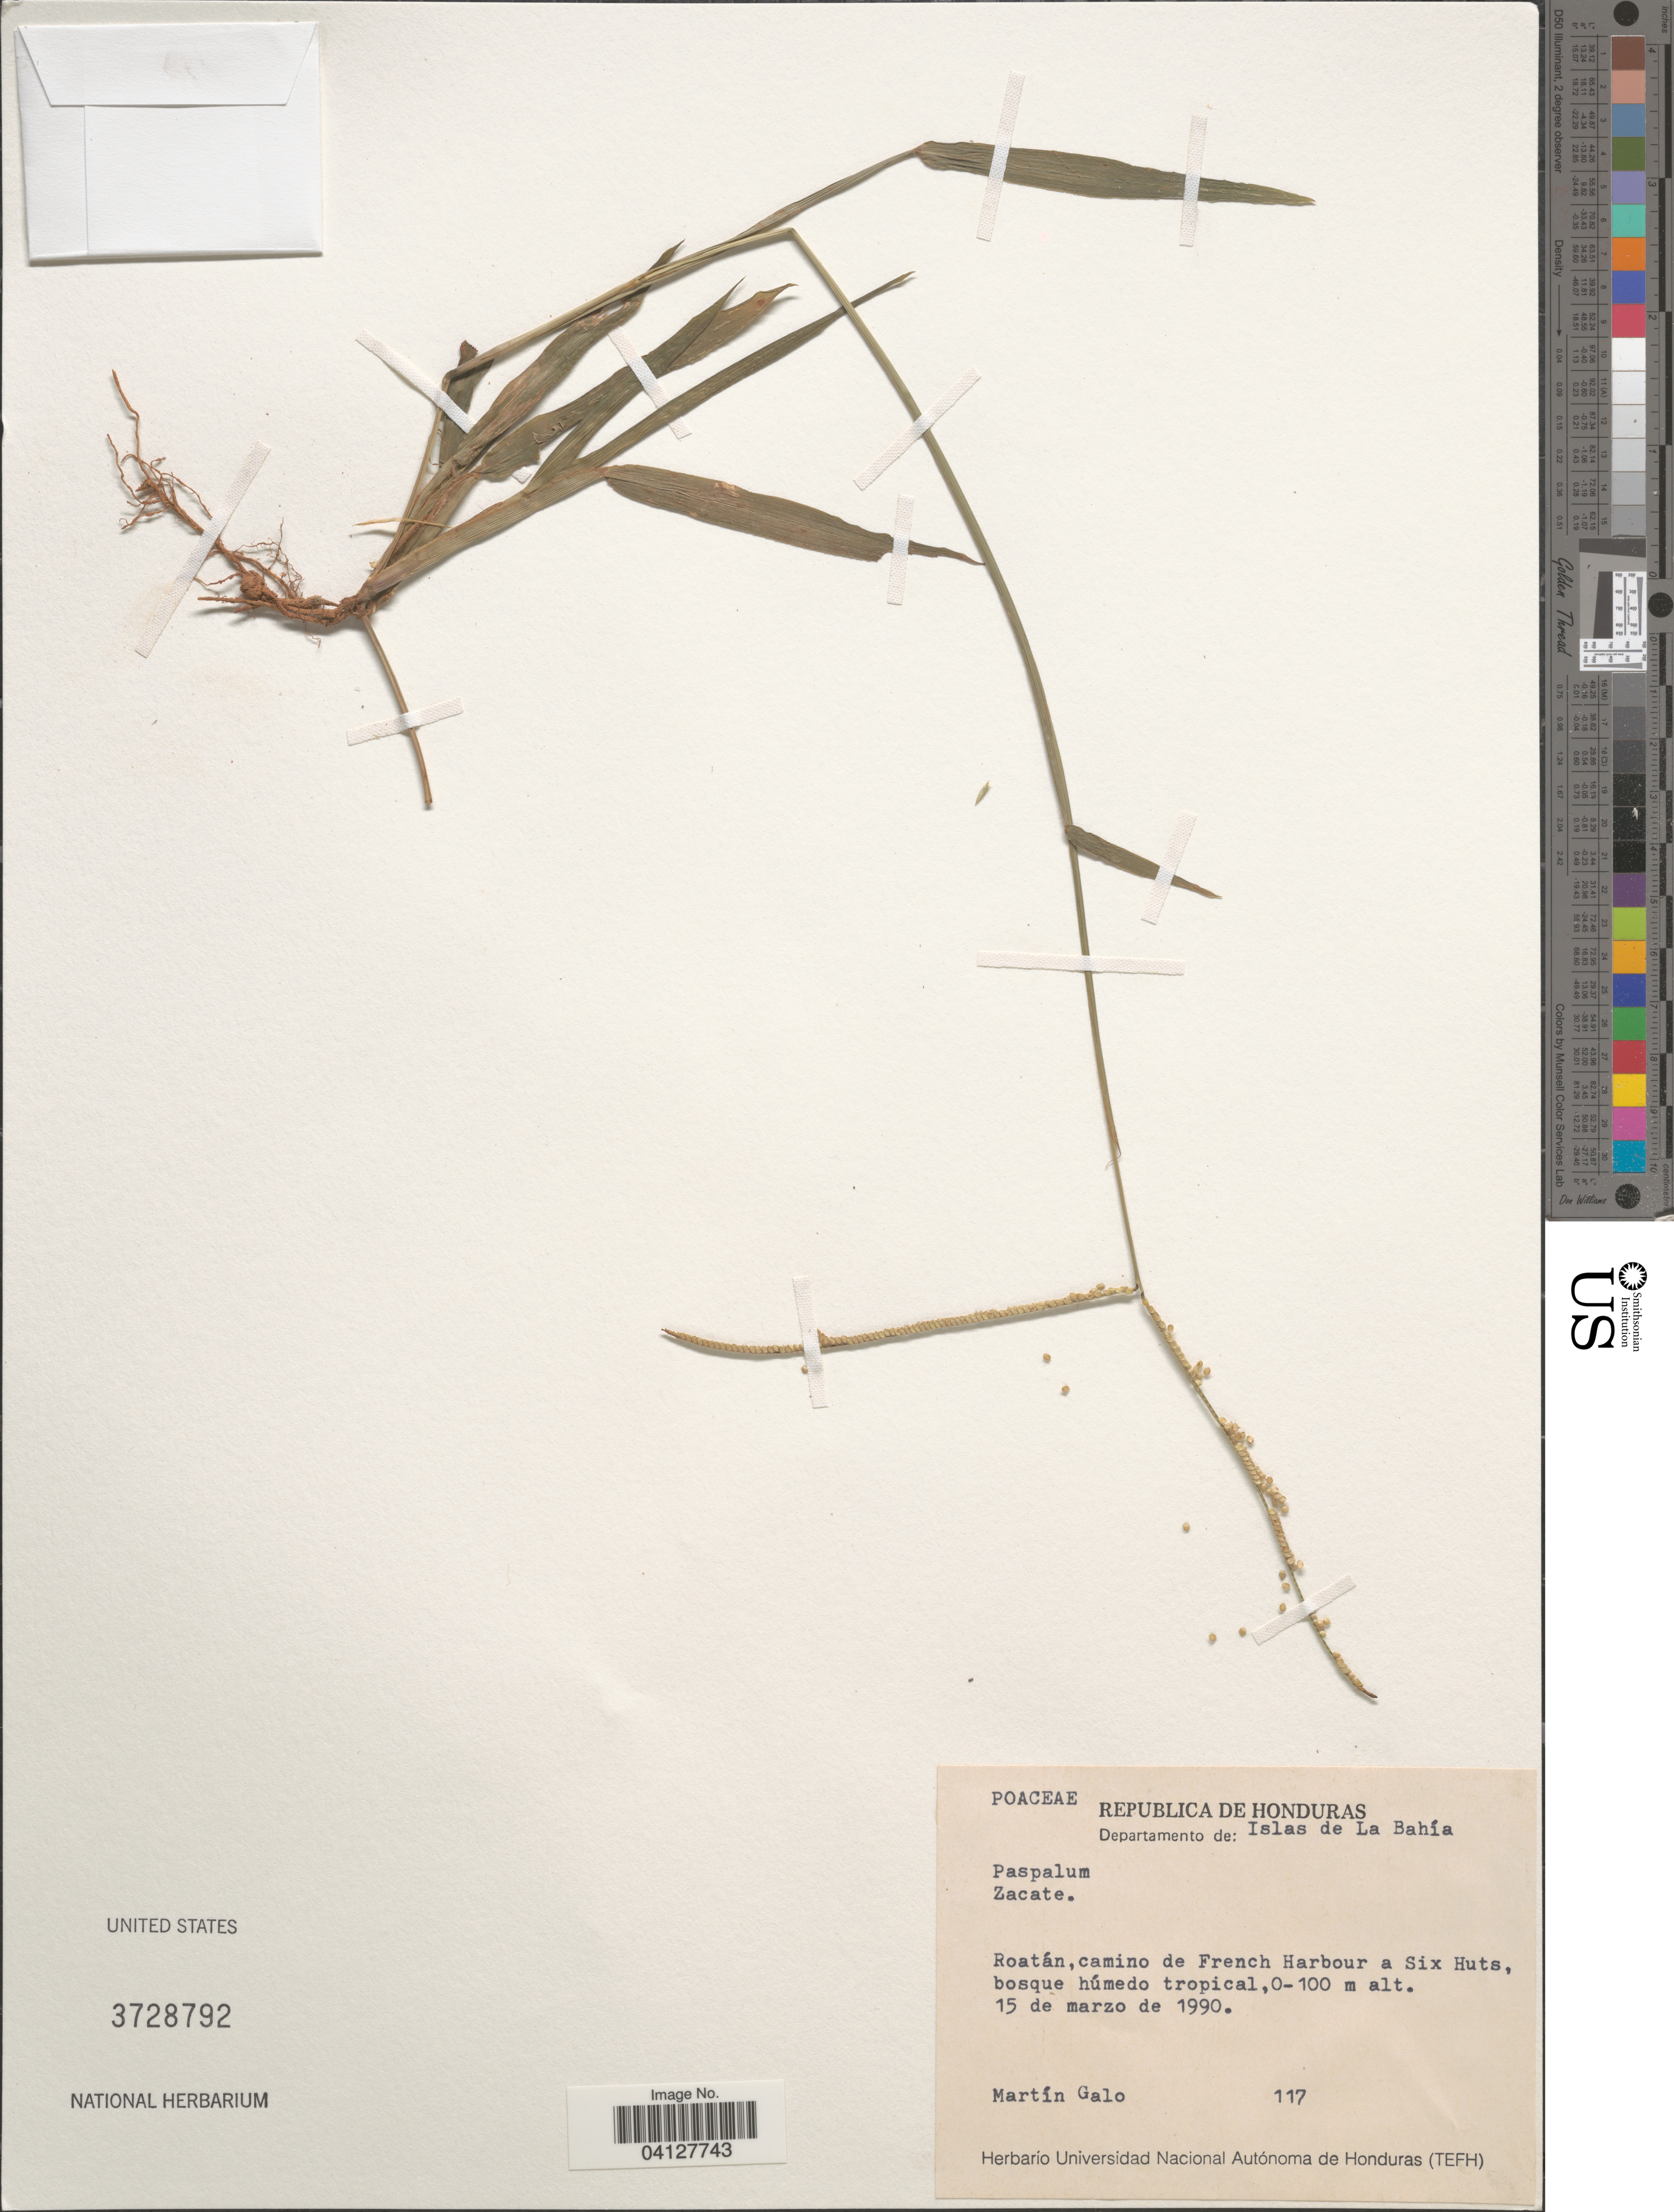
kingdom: Plantae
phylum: Tracheophyta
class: Liliopsida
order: Poales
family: Poaceae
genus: Paspalum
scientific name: Paspalum sp.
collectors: M. Galo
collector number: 117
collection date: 1990-03-15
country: Honduras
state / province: Islas de la Bahía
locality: Republica de Honduras. Departamento de: Islas de La Bahía. Roatán, camino de French Harbour a Six Huts.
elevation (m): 0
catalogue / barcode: US 3728792